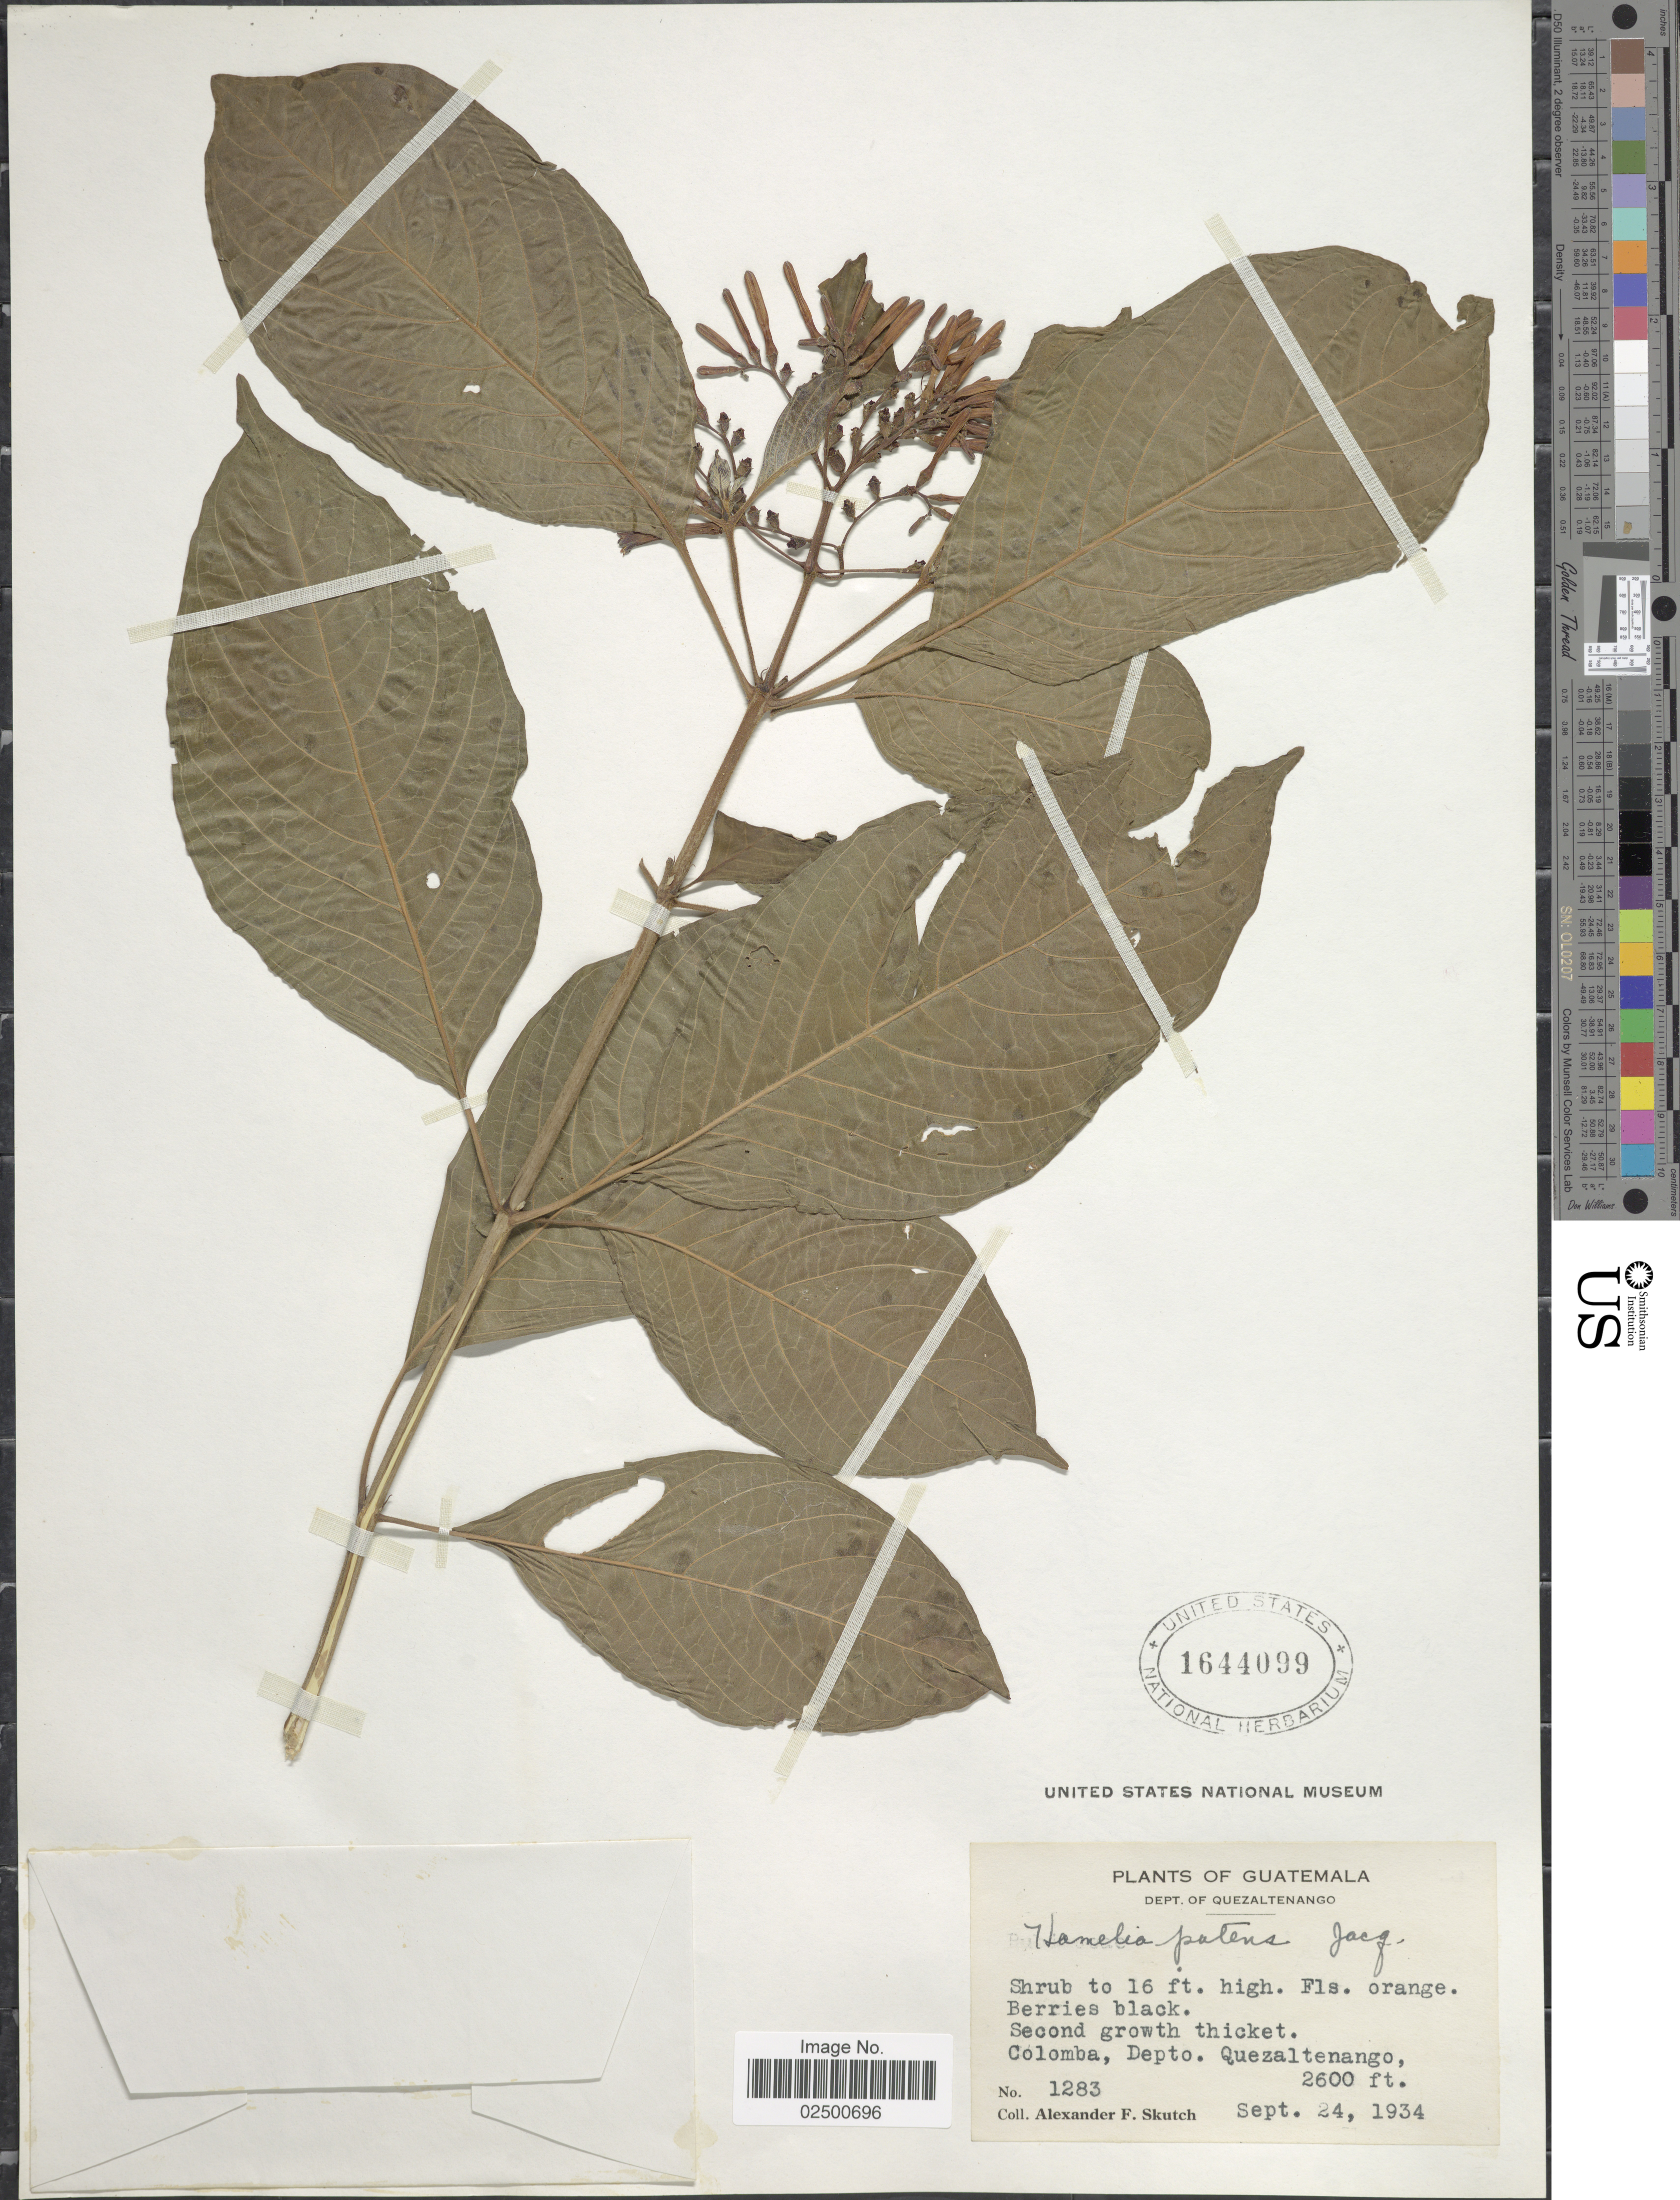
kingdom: Plantae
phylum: Tracheophyta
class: Magnoliopsida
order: Gentianales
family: Rubiaceae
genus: Hamelia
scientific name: Hamelia patens var. patens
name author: Jacq.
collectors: A. F. Skutch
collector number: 1283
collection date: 1934-09-24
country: Guatemala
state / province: Quetzaltenango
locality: Colomba, Dept. Quezaltenango.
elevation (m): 792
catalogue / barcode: US 1644099